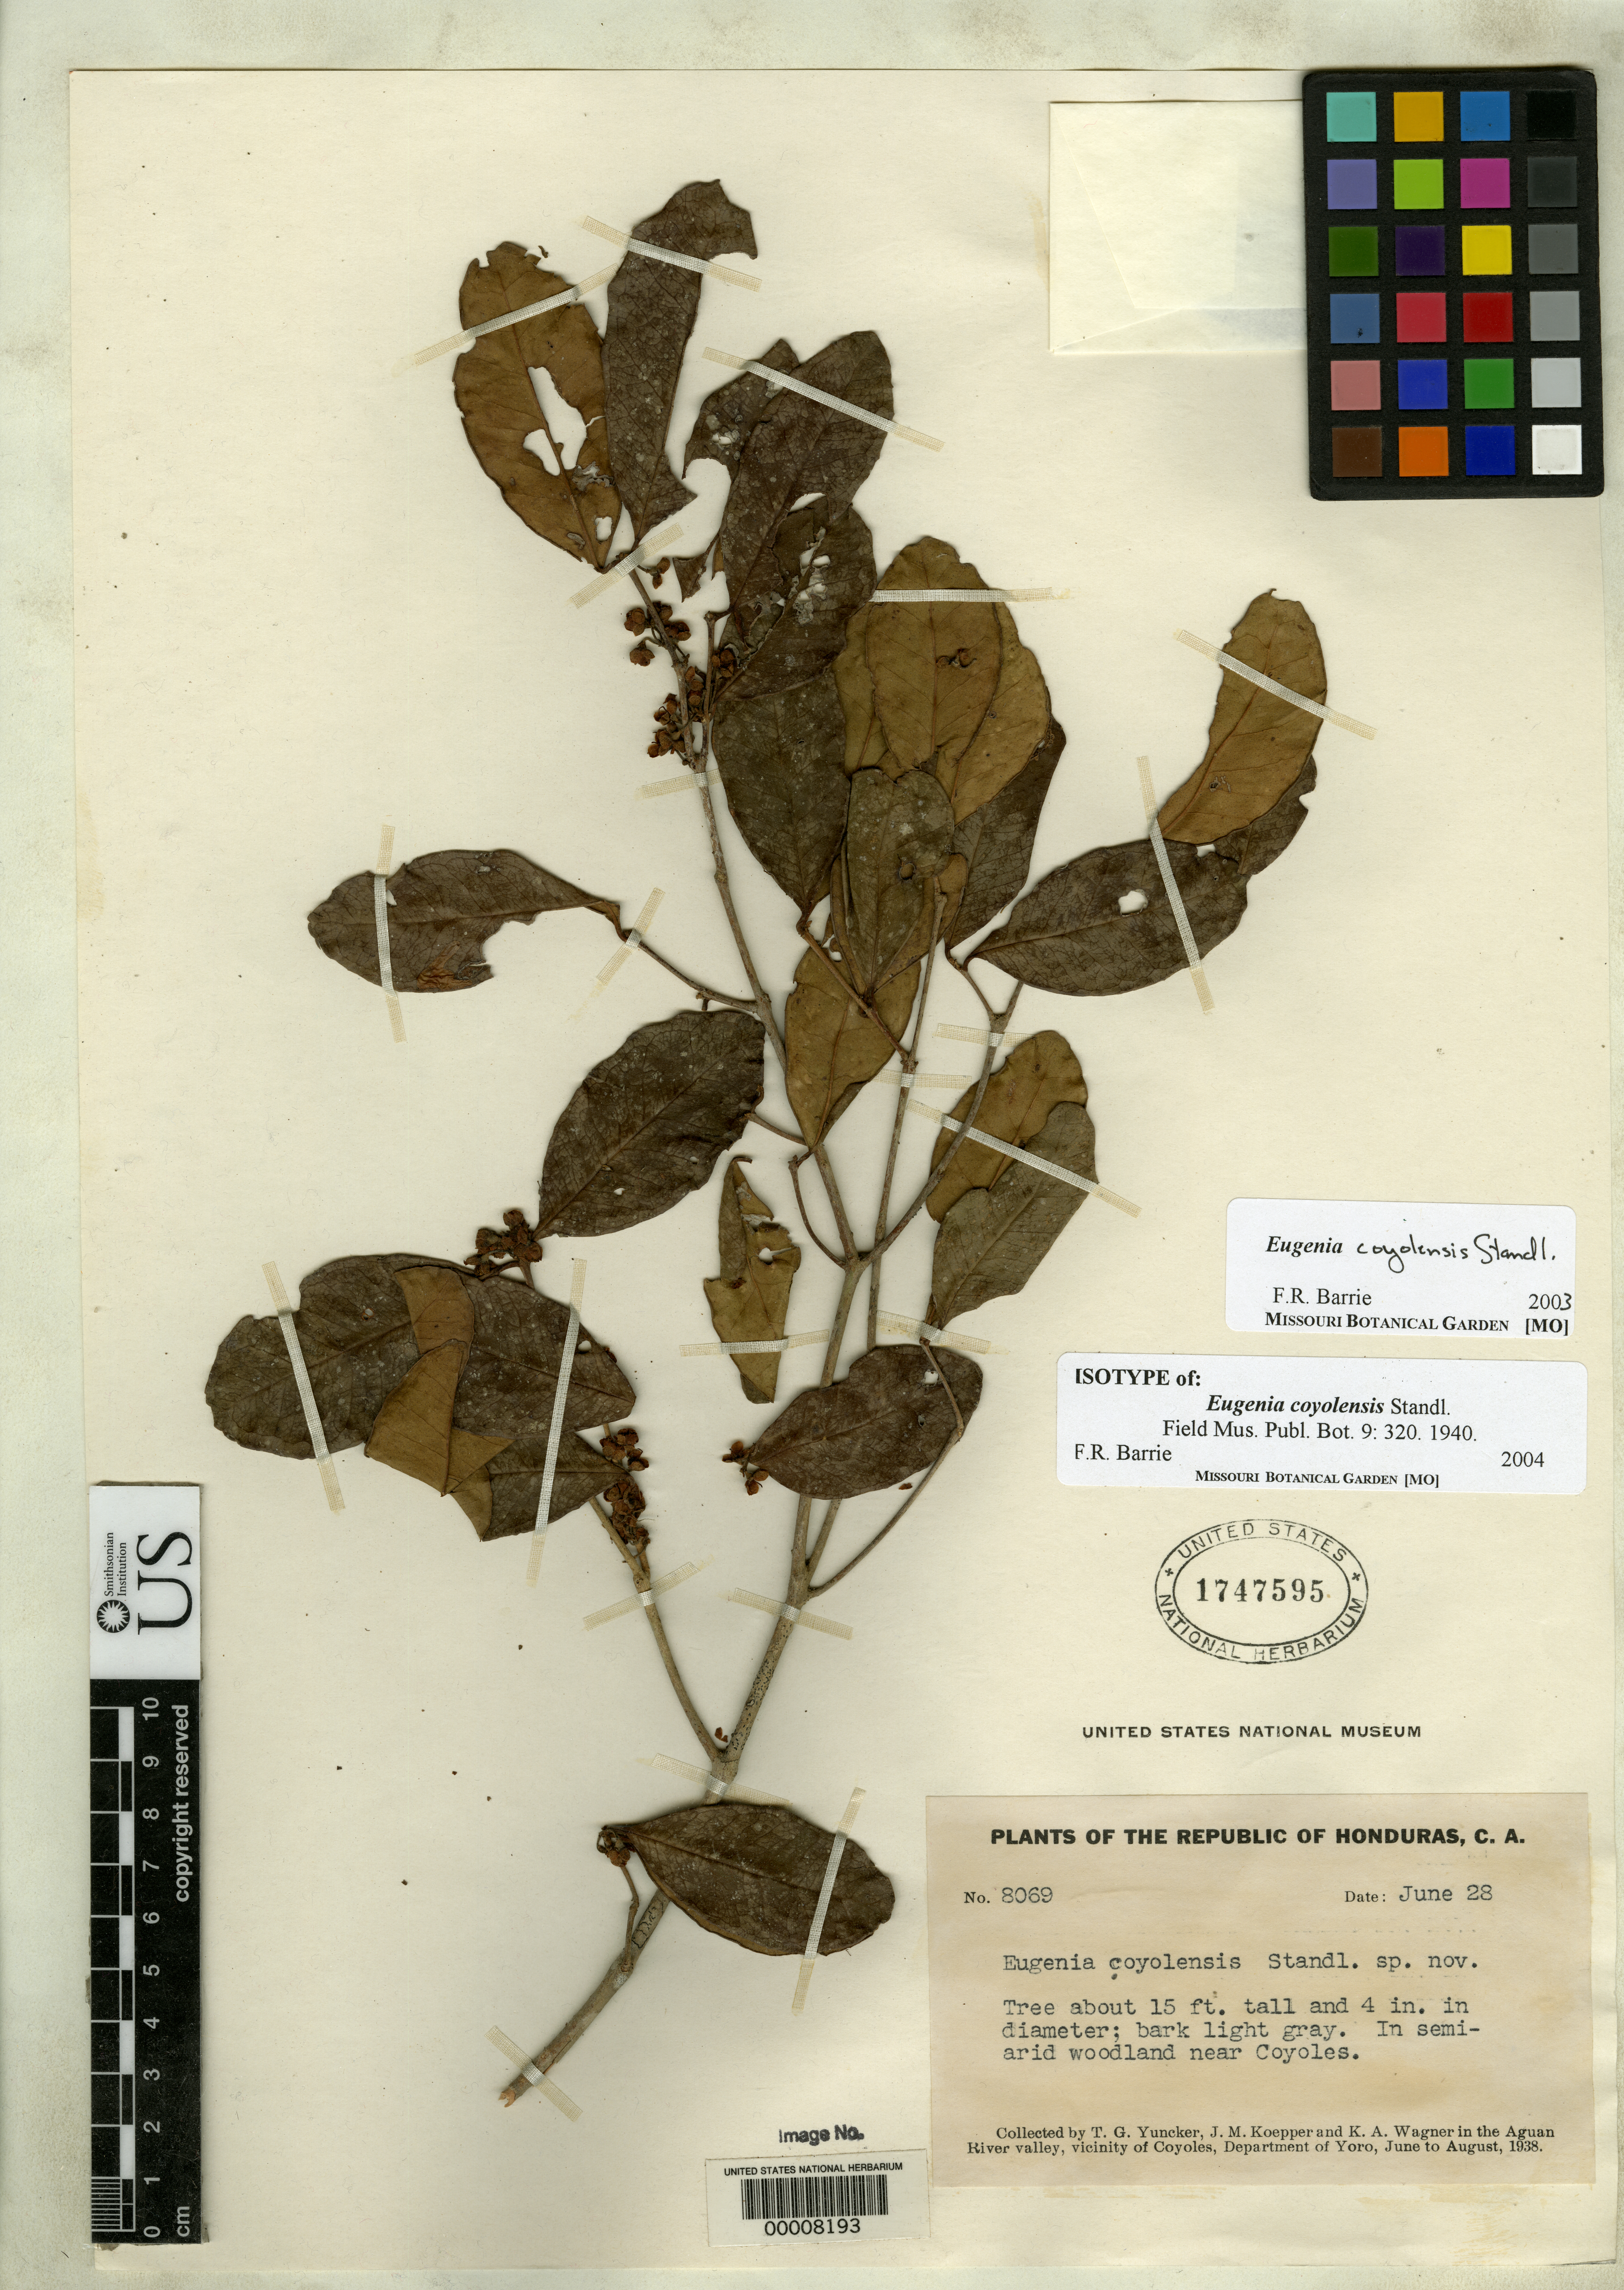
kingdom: Plantae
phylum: Tracheophyta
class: Magnoliopsida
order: Myrtales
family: Myrtaceae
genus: Eugenia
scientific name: Eugenia coyolensis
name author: Standl. in Yunck.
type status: Isotype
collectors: T. G. Yuncker, J. M. Koepper & K. A. Wagner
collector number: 8069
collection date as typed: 28 Jun 1938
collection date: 1938-06-28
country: Honduras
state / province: Yoro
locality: Aguan River Valley, near Coyoles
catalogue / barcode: US 1747595